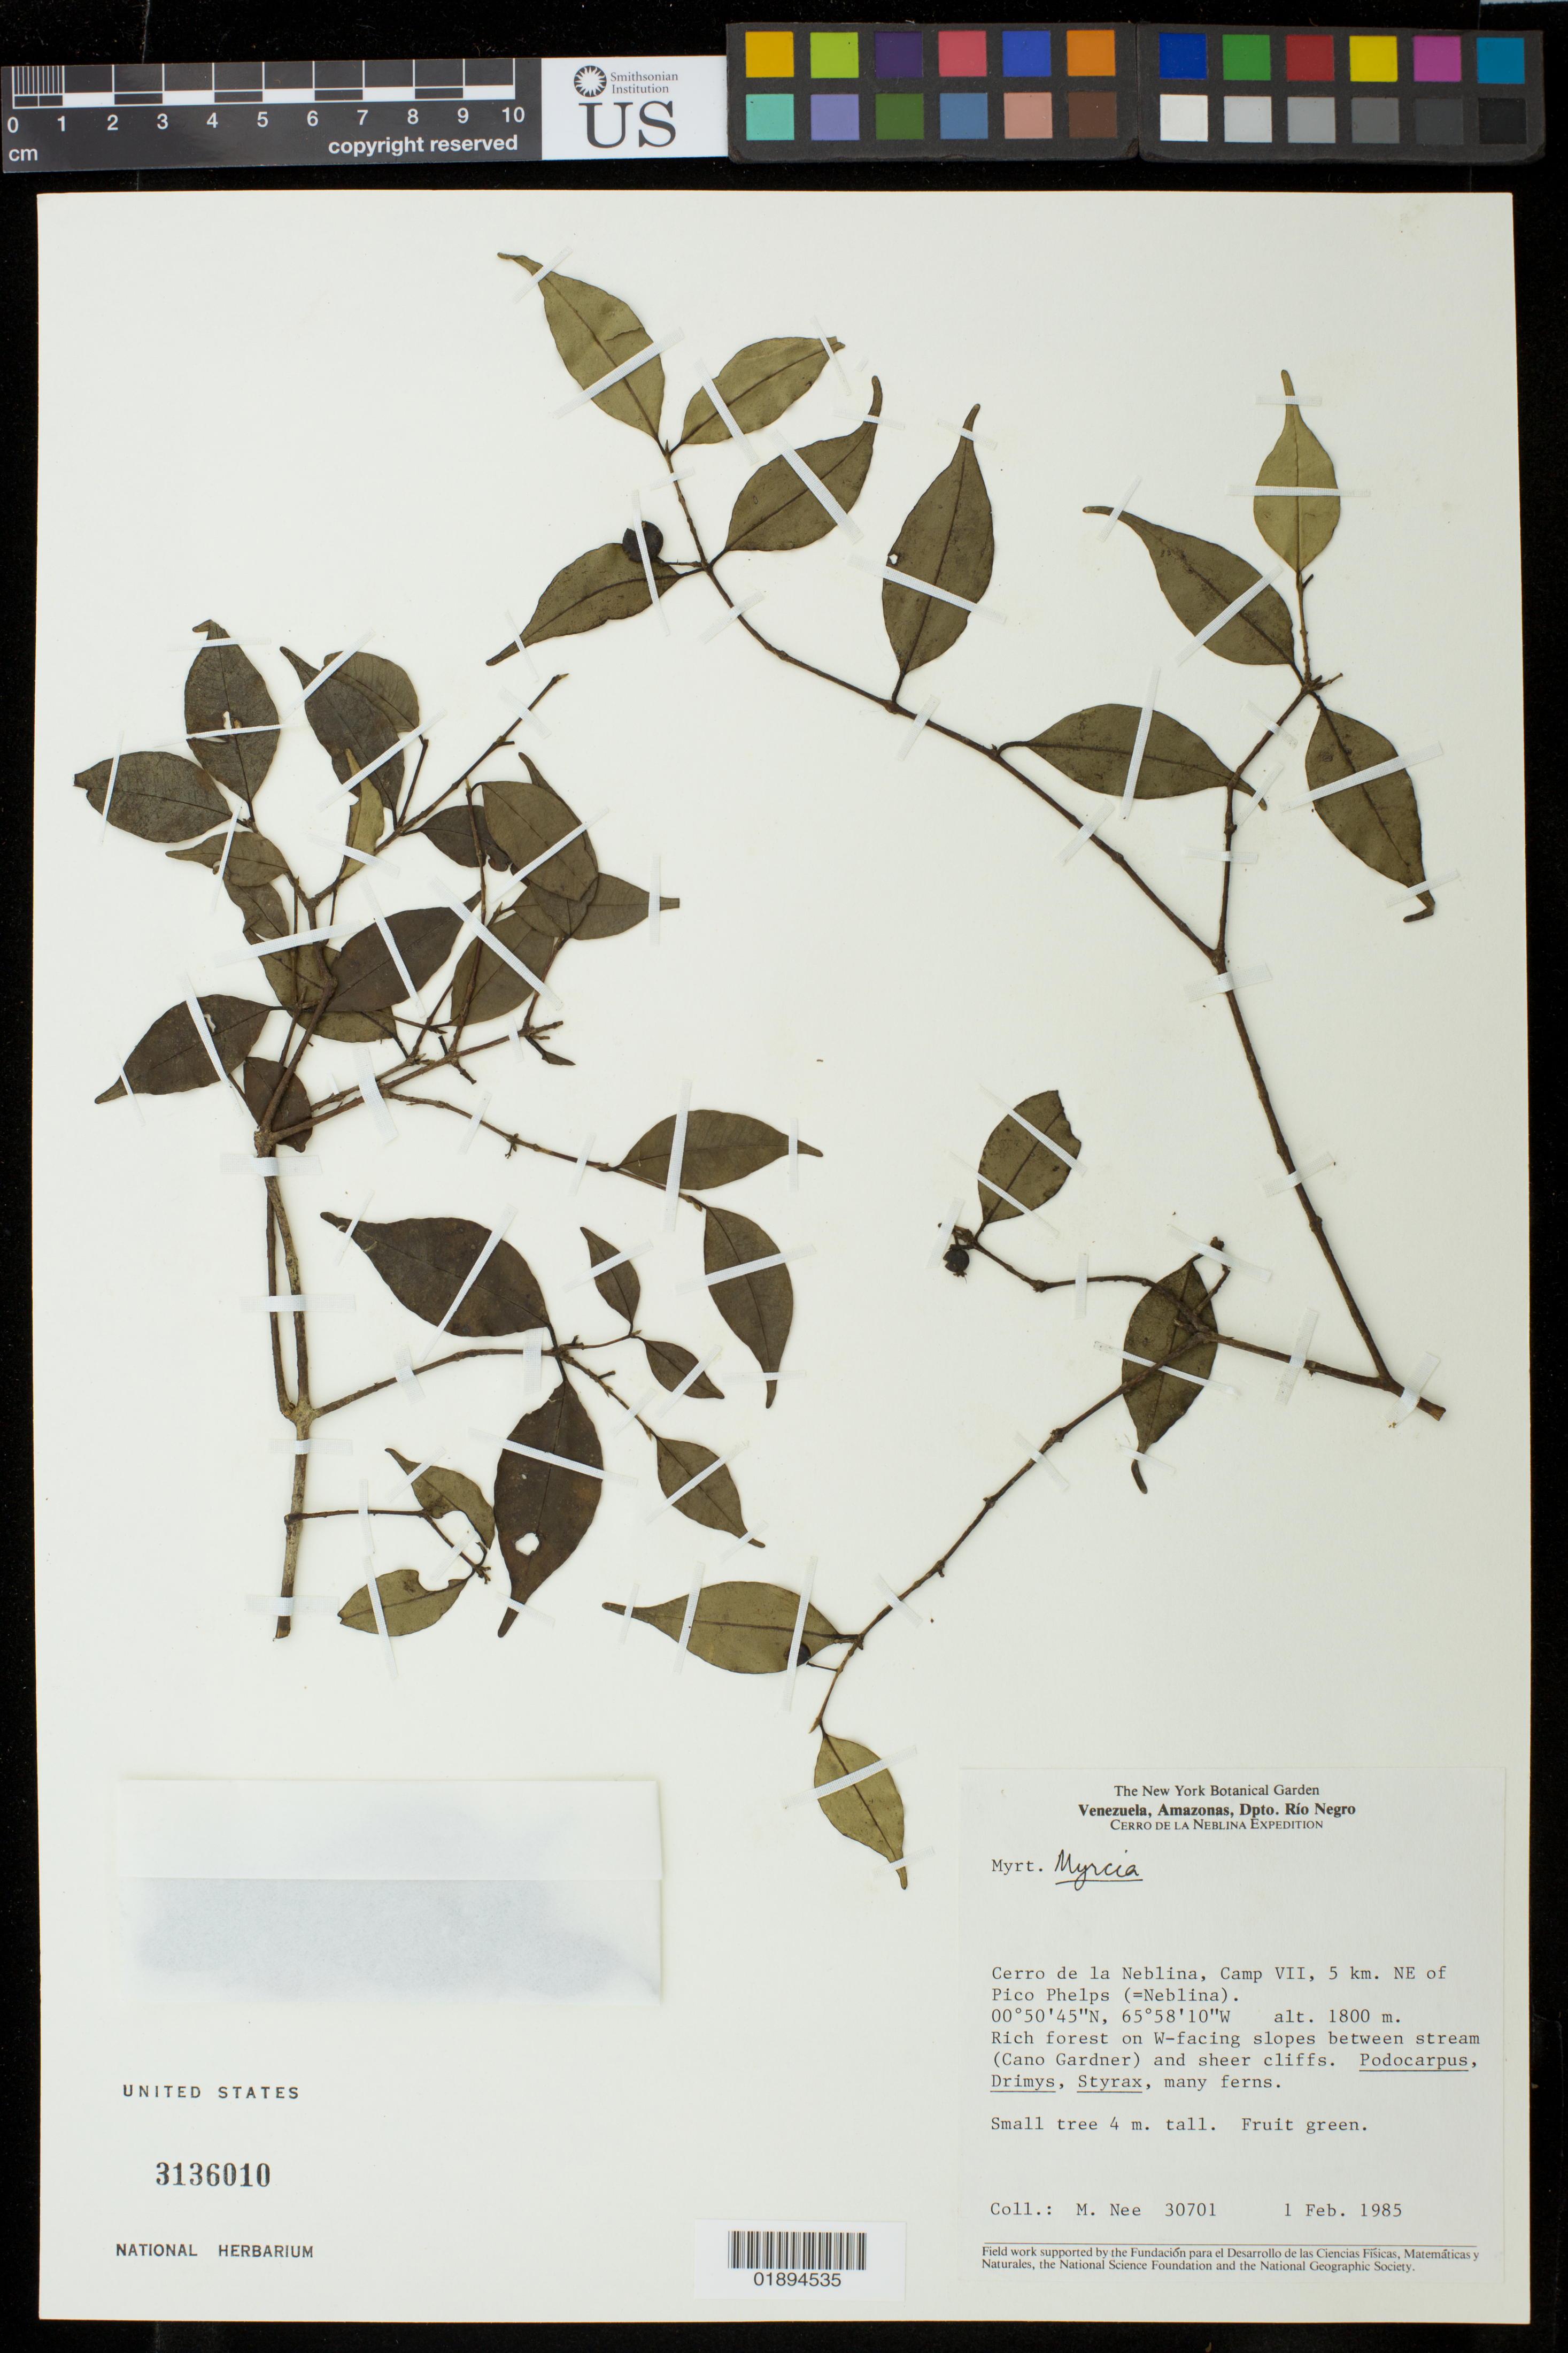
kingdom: Plantae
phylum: Tracheophyta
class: Magnoliopsida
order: Myrtales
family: Myrtaceae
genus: Myrcia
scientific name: Myrcia sp.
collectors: M. Nee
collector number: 30701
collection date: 1985-02-01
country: Venezuela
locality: Dpto. Rio Negro. Cerro de la Neblina, Camp VII, 5 km NE of Pico Phelps (=Neblina)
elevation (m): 1800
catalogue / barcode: US 3136010